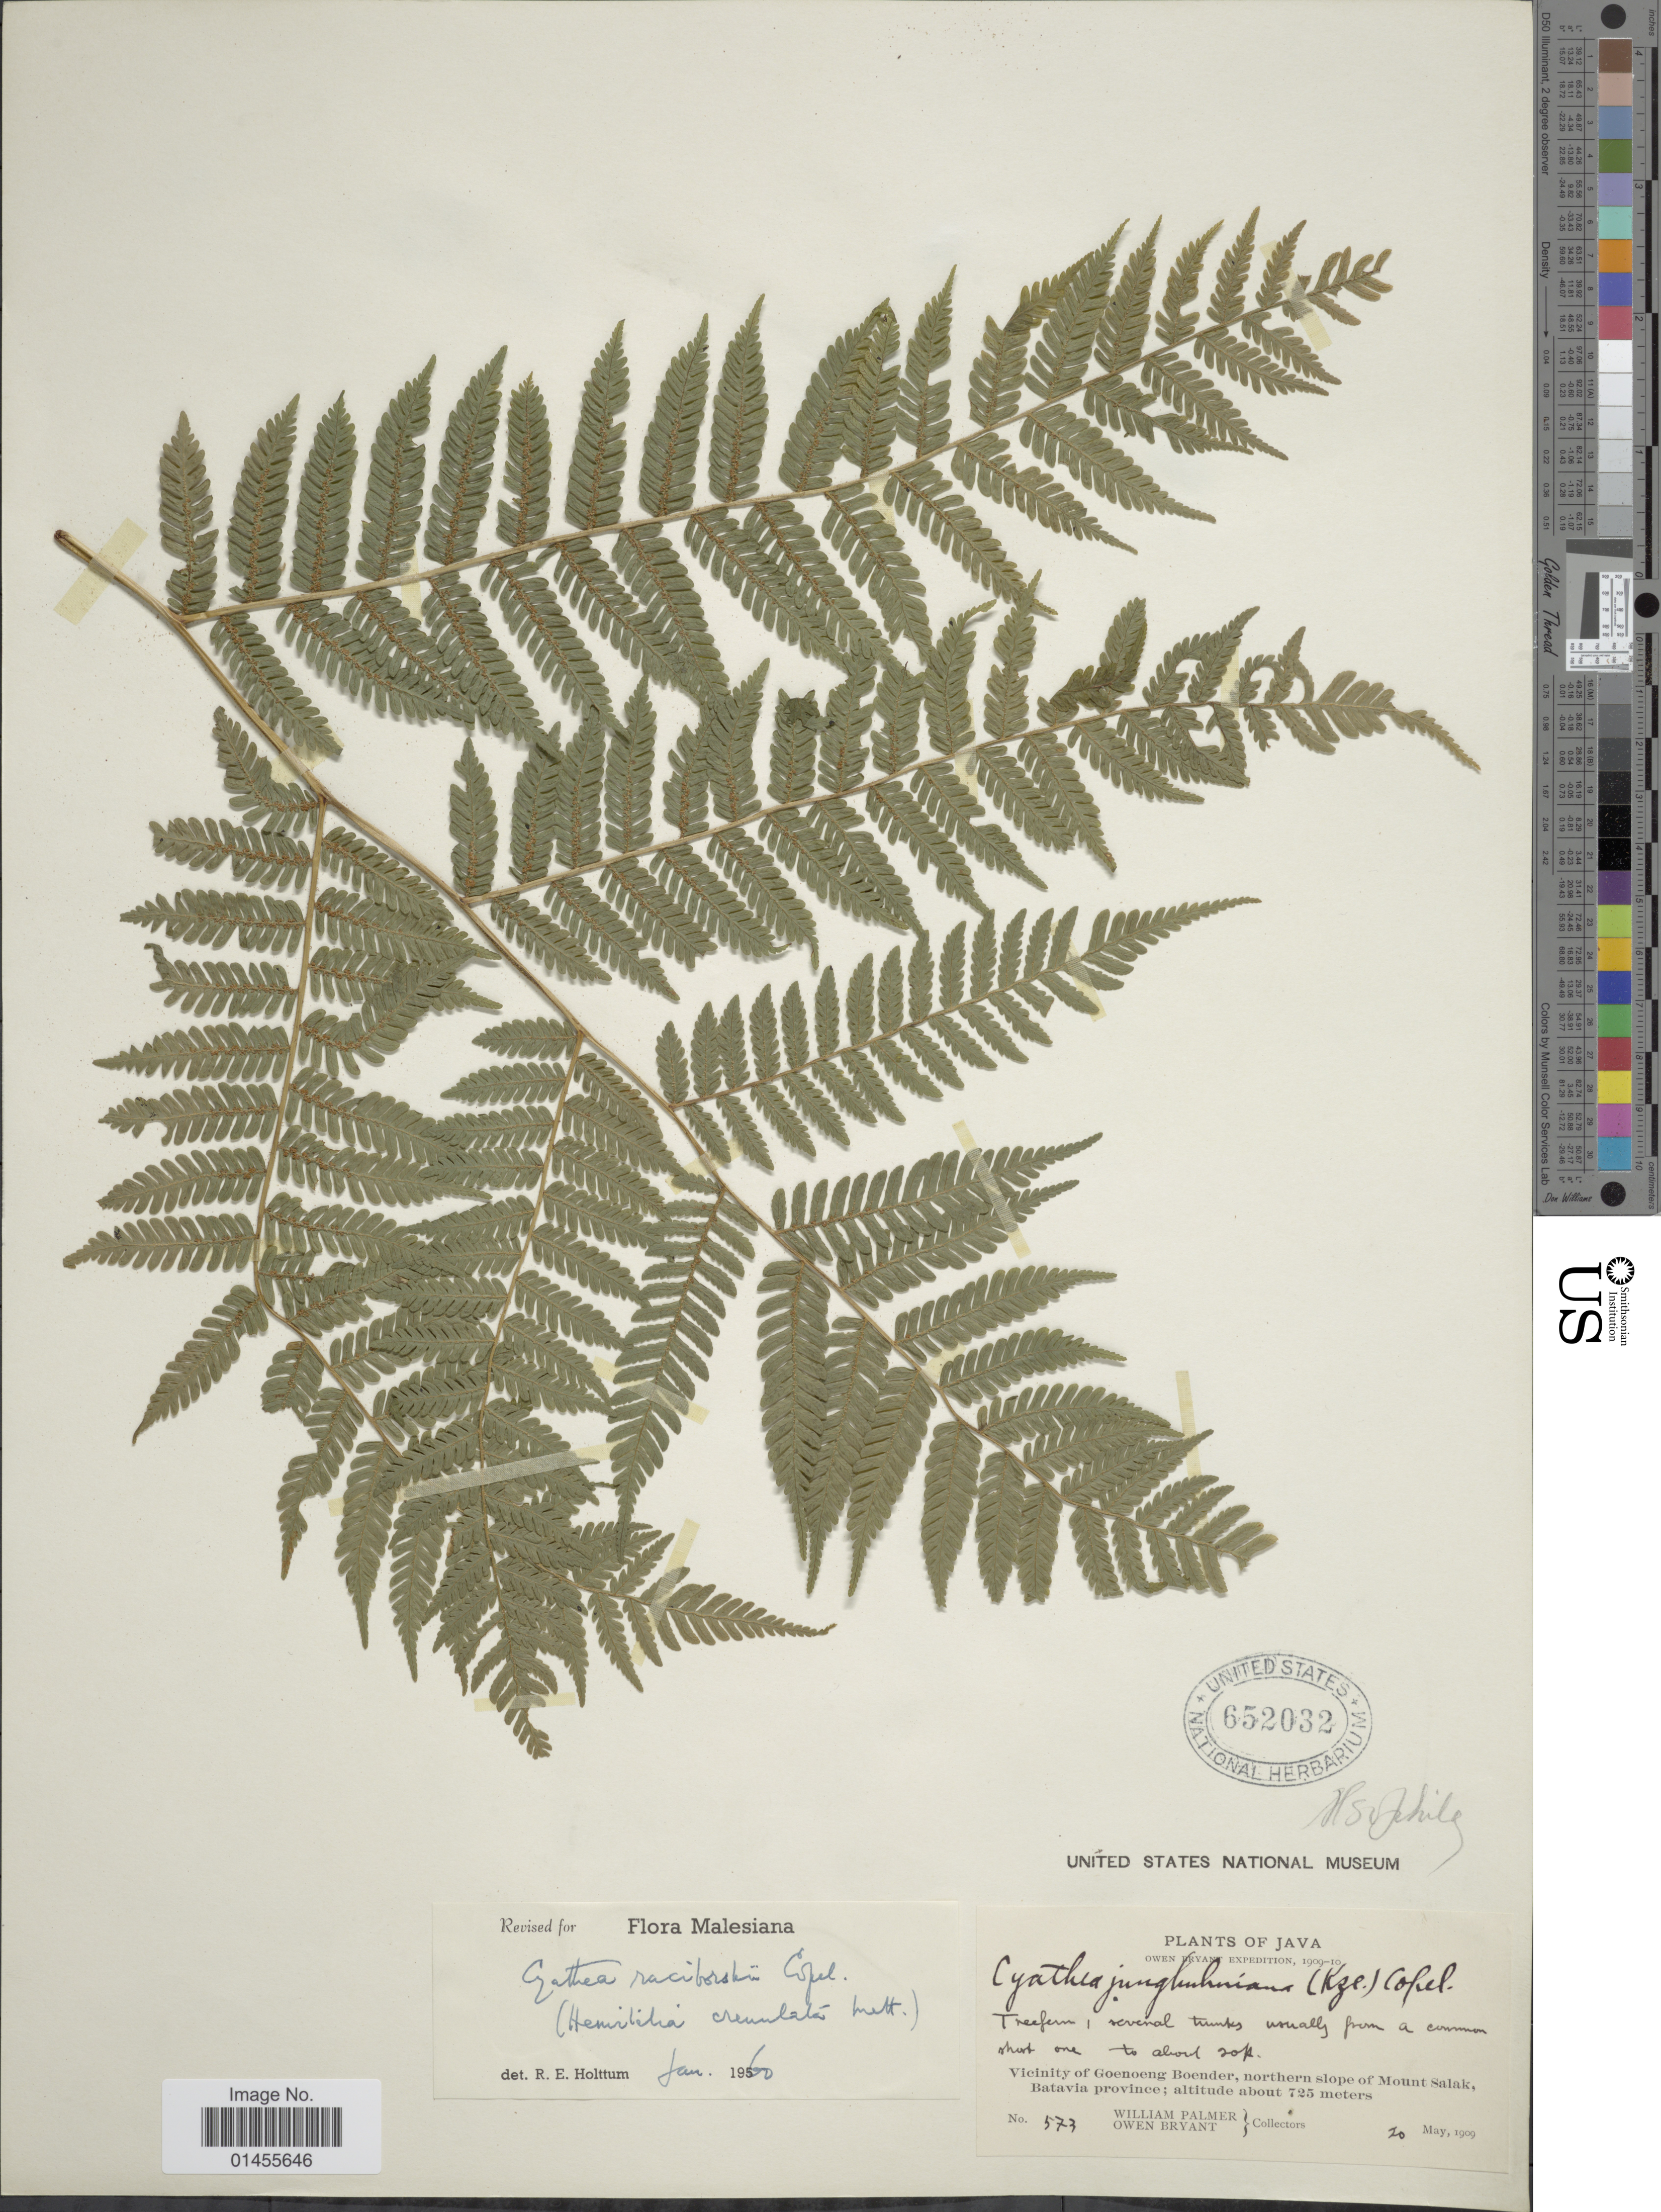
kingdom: Plantae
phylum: Tracheophyta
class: Polypodiopsida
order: Cyatheales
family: Cyatheaceae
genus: Alsophila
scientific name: Alsophila polycarpa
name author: (Jungh.) R.M. Tryon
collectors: W. Palmer & O. Bryant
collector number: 573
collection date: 1909-05-20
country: Indonesia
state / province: Java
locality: Vicinity of Goenoeng Boender, northern slope of Mount Salak, Batavia province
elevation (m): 725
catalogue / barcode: US 652032